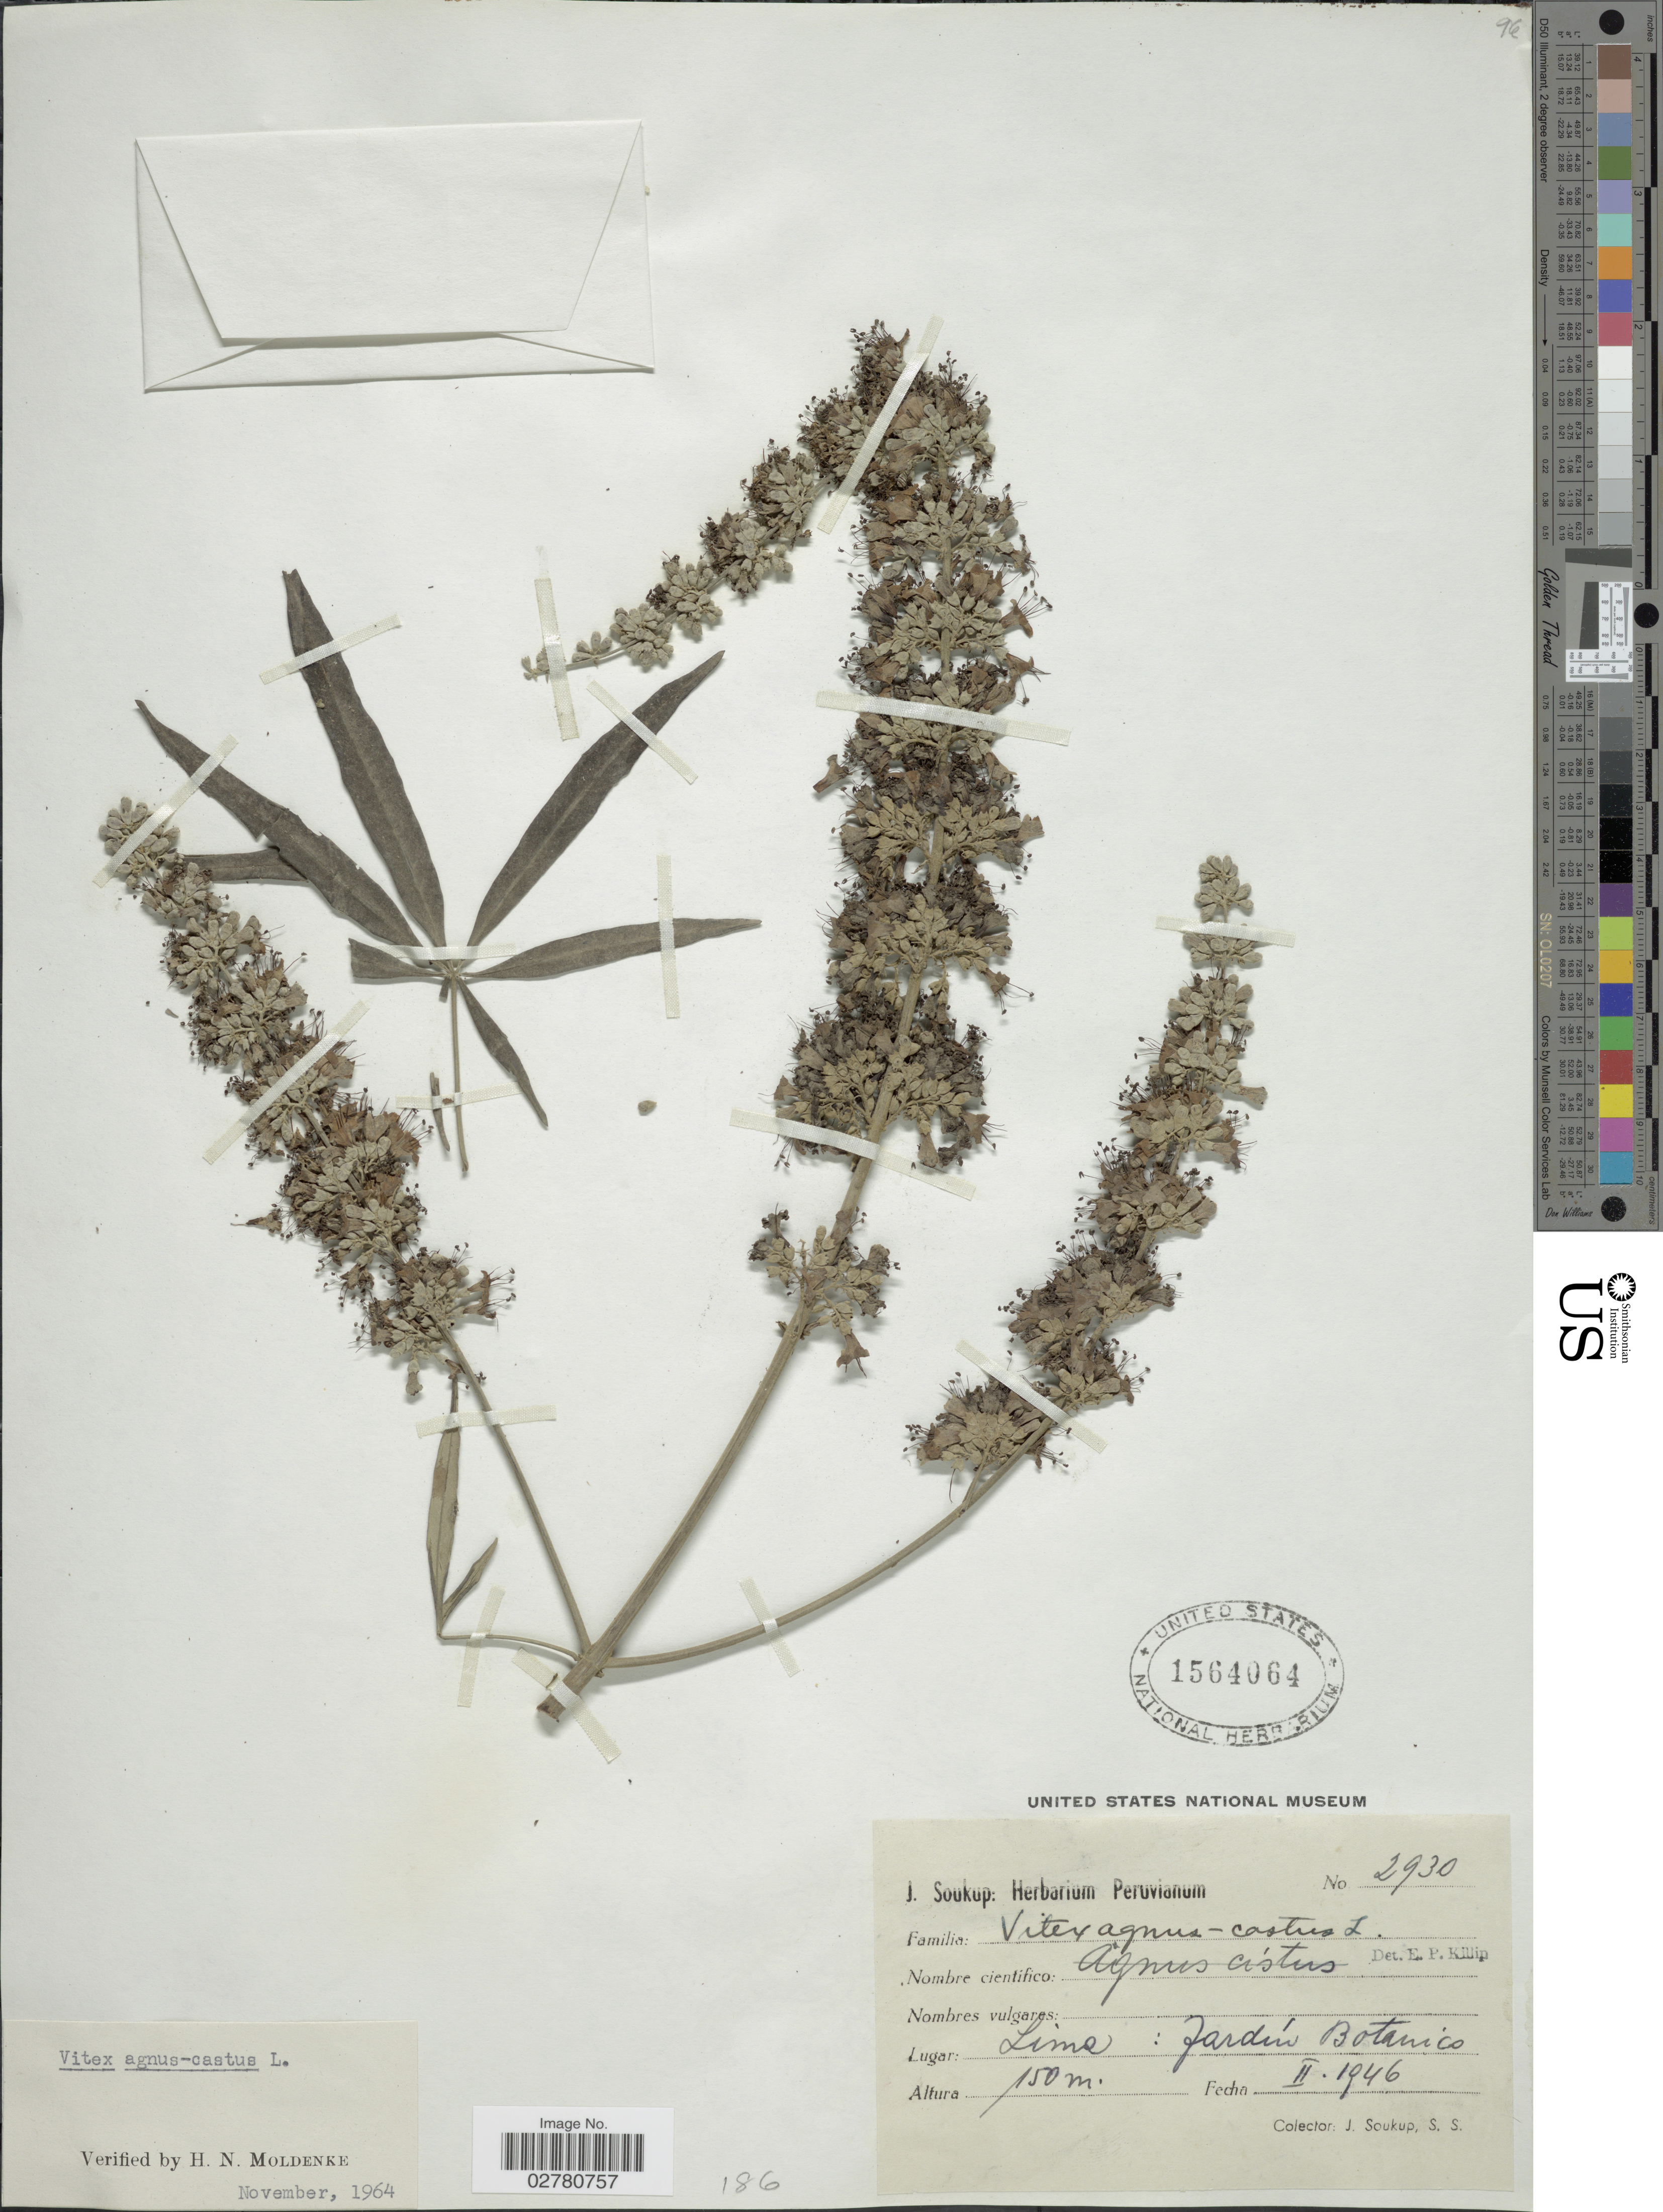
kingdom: Plantae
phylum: Tracheophyta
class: Magnoliopsida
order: Lamiales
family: Lamiaceae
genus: Vitex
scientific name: Vitex agnus-castus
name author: L.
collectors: J. Soukop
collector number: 2930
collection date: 1946-02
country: Peru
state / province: Lima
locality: Jardín Botanico.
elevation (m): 150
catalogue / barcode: US 1564064